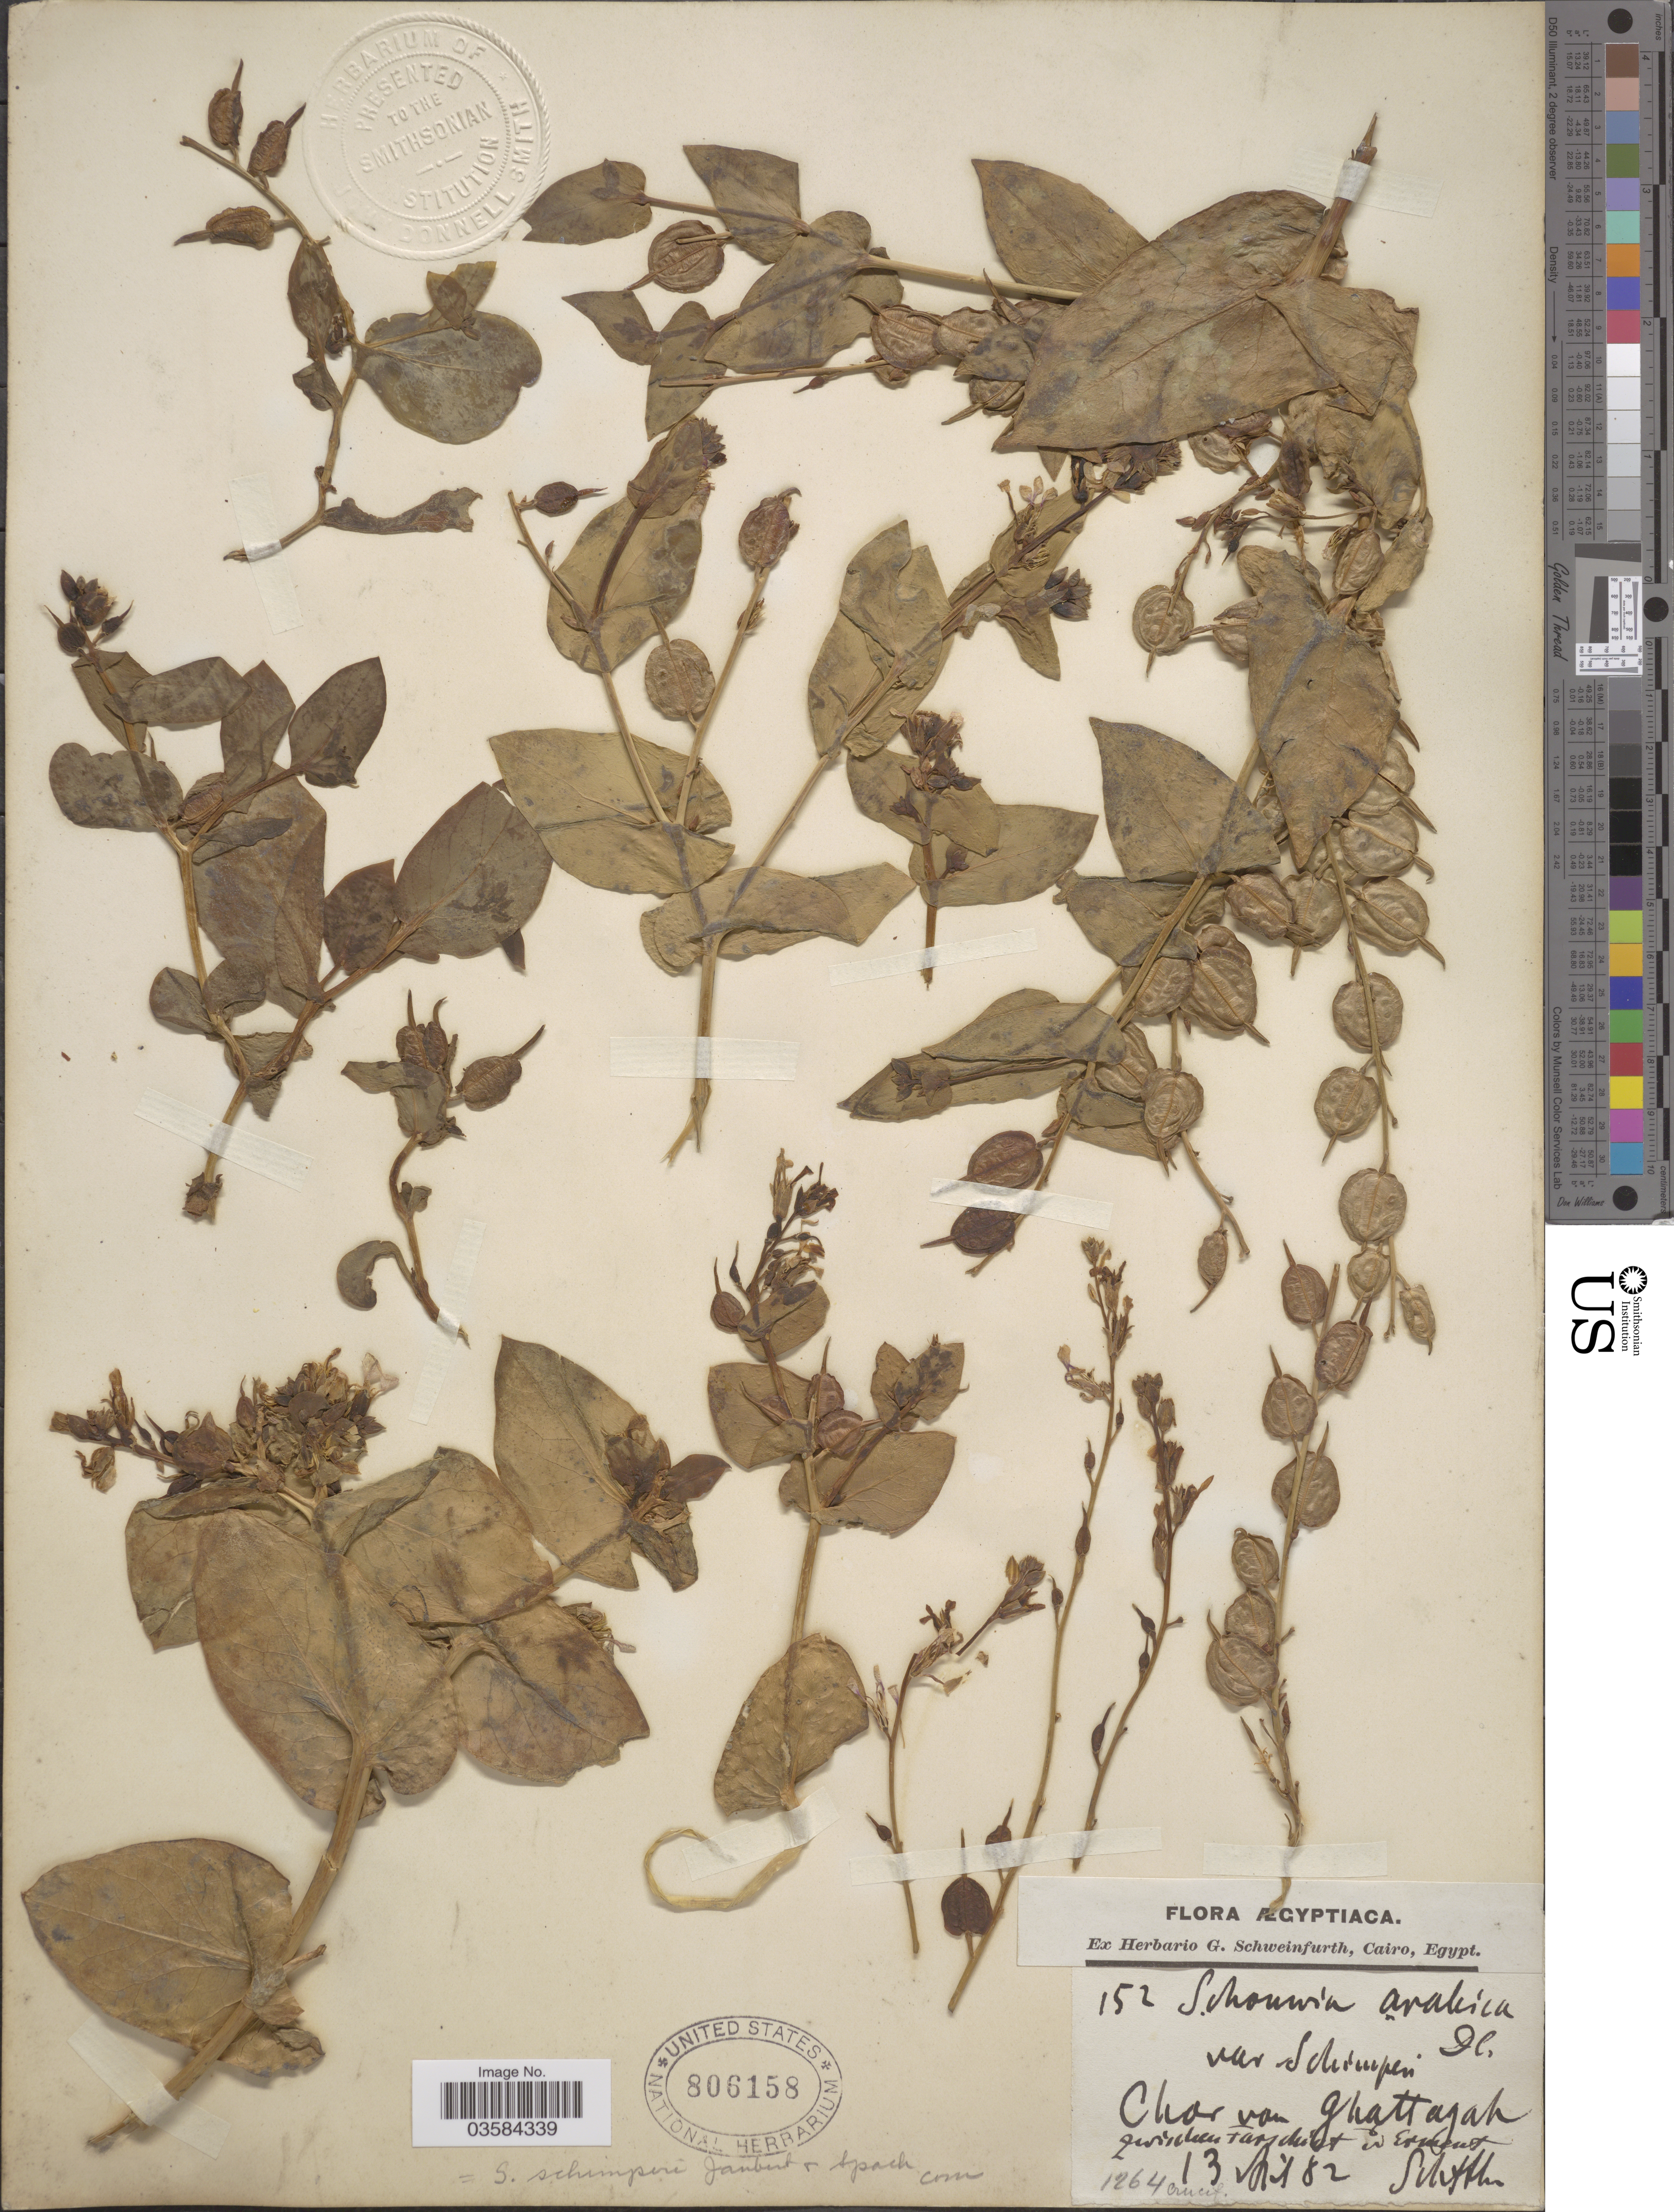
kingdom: Plantae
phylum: Tracheophyta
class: Magnoliopsida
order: Brassicales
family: Brassicaceae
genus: Schouwia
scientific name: Schouwia arabica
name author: DC.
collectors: G. A. Schweinfurth (herbarium)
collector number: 152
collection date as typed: Transcribed d/m/y: 13/4/82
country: Egypt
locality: Chor van Ghattagah zwischen tars dust u Erment. [interpreted]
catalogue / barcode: US 806158